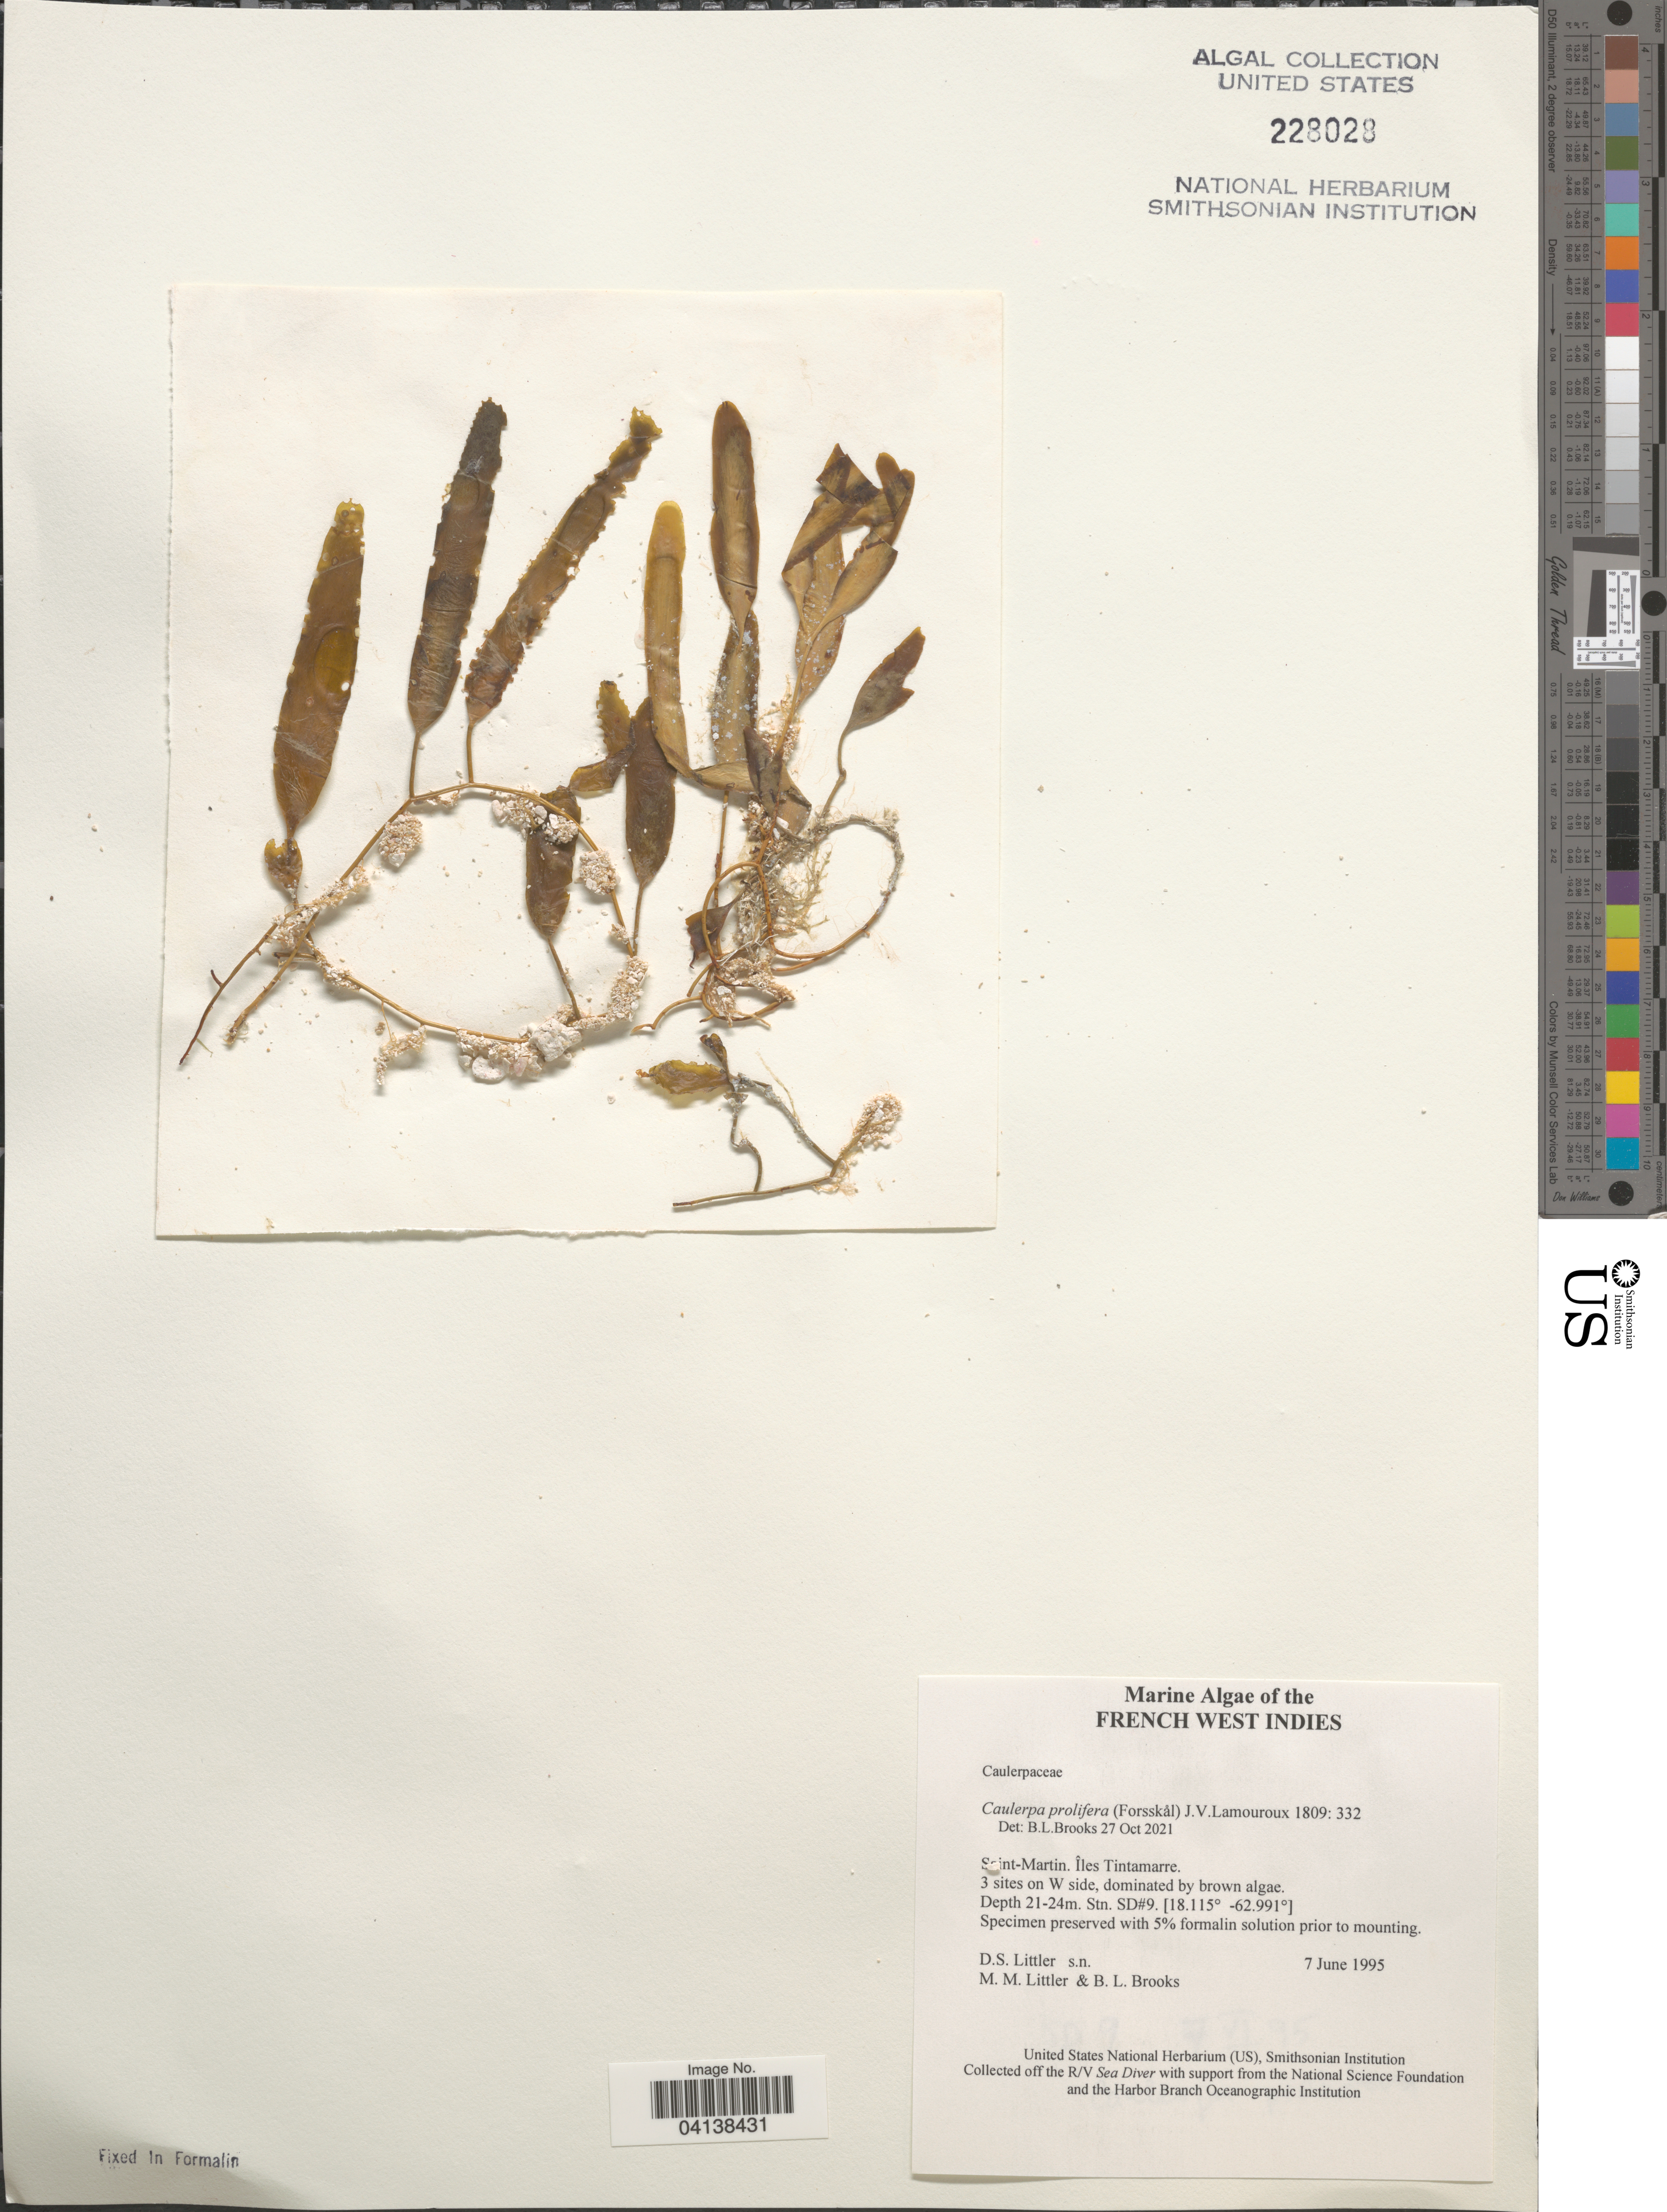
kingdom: Plantae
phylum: Chlorophyta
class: Ulvophyceae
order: Bryopsidales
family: Caulerpaceae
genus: Caulerpa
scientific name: Caulerpa prolifera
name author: (Forssk.) J.V.Lamouroux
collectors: D. S. Littler & B. Brooks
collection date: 1995-06-07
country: Saint Martin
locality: French West Indies. Saint-Martin. Îles Tintamarre. 3 sites on W side. Stn. SD#9.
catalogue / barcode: US 228028